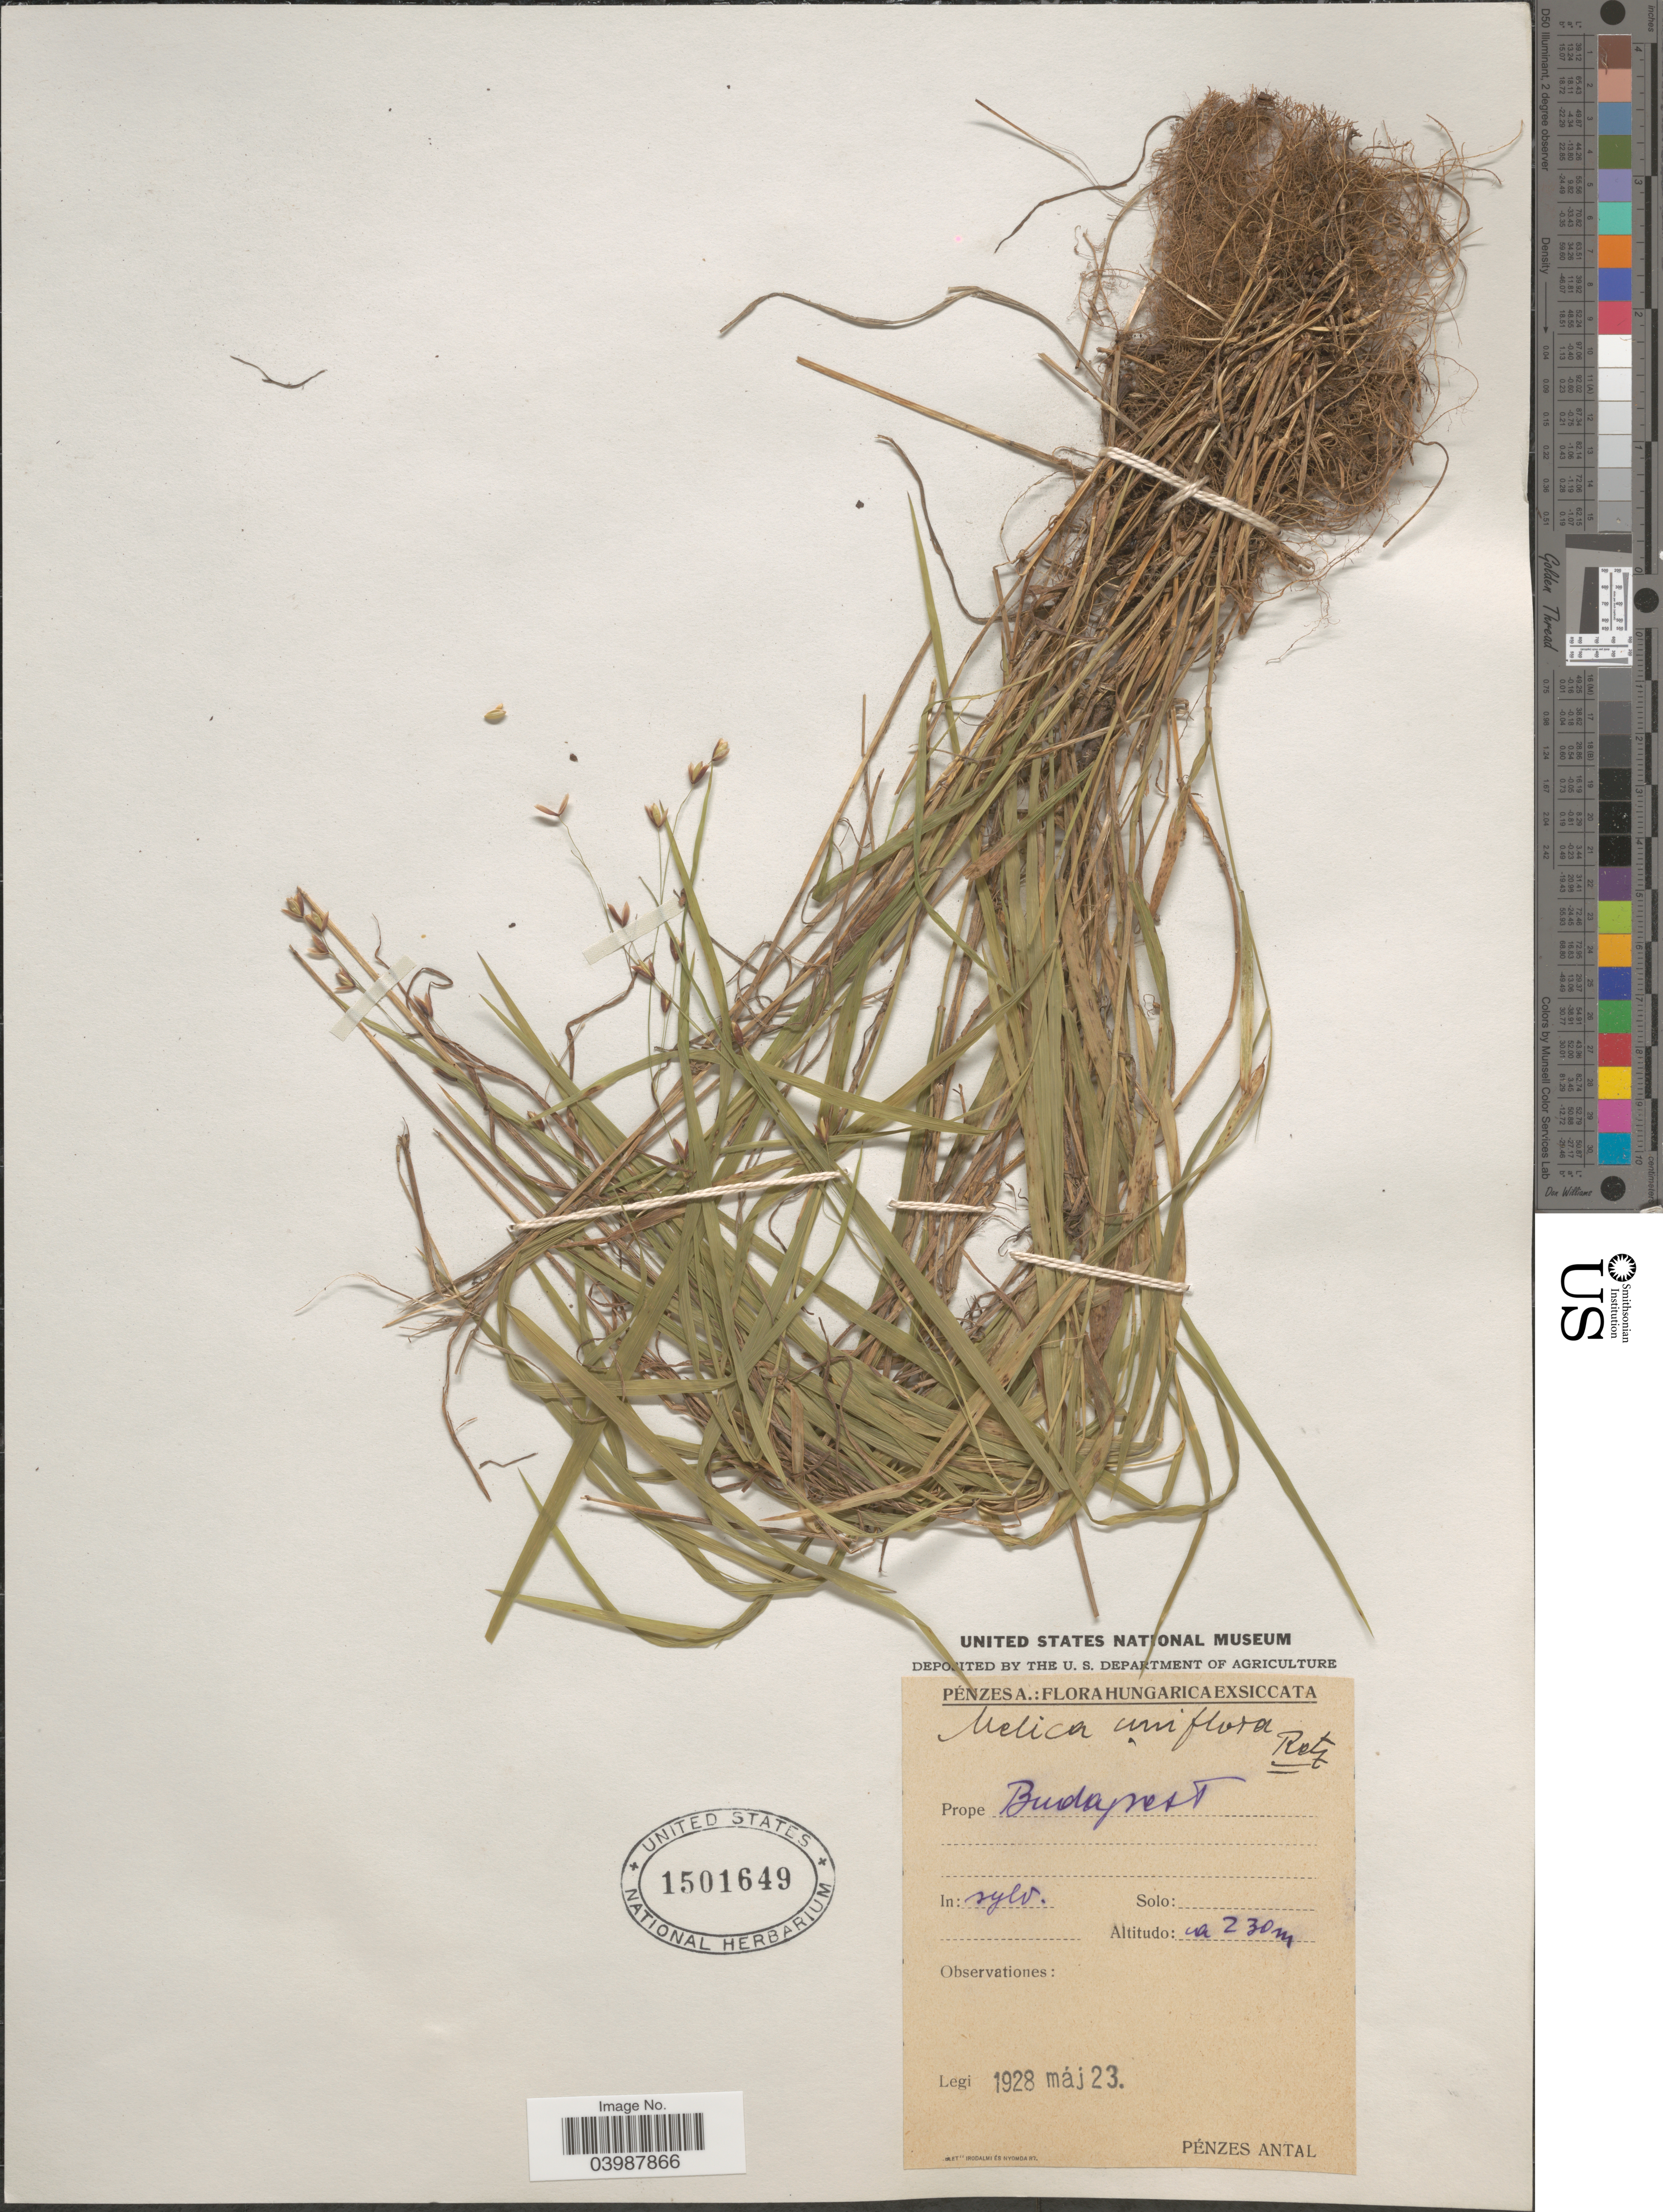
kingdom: Plantae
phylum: Tracheophyta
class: Liliopsida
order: Poales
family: Poaceae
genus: Melica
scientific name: Melica uniflora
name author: Retz.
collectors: A. Pénzes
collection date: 1928-05-23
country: Hungary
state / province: Budapest, Capital District of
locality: Prope Budapest.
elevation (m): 230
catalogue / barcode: US 1501649